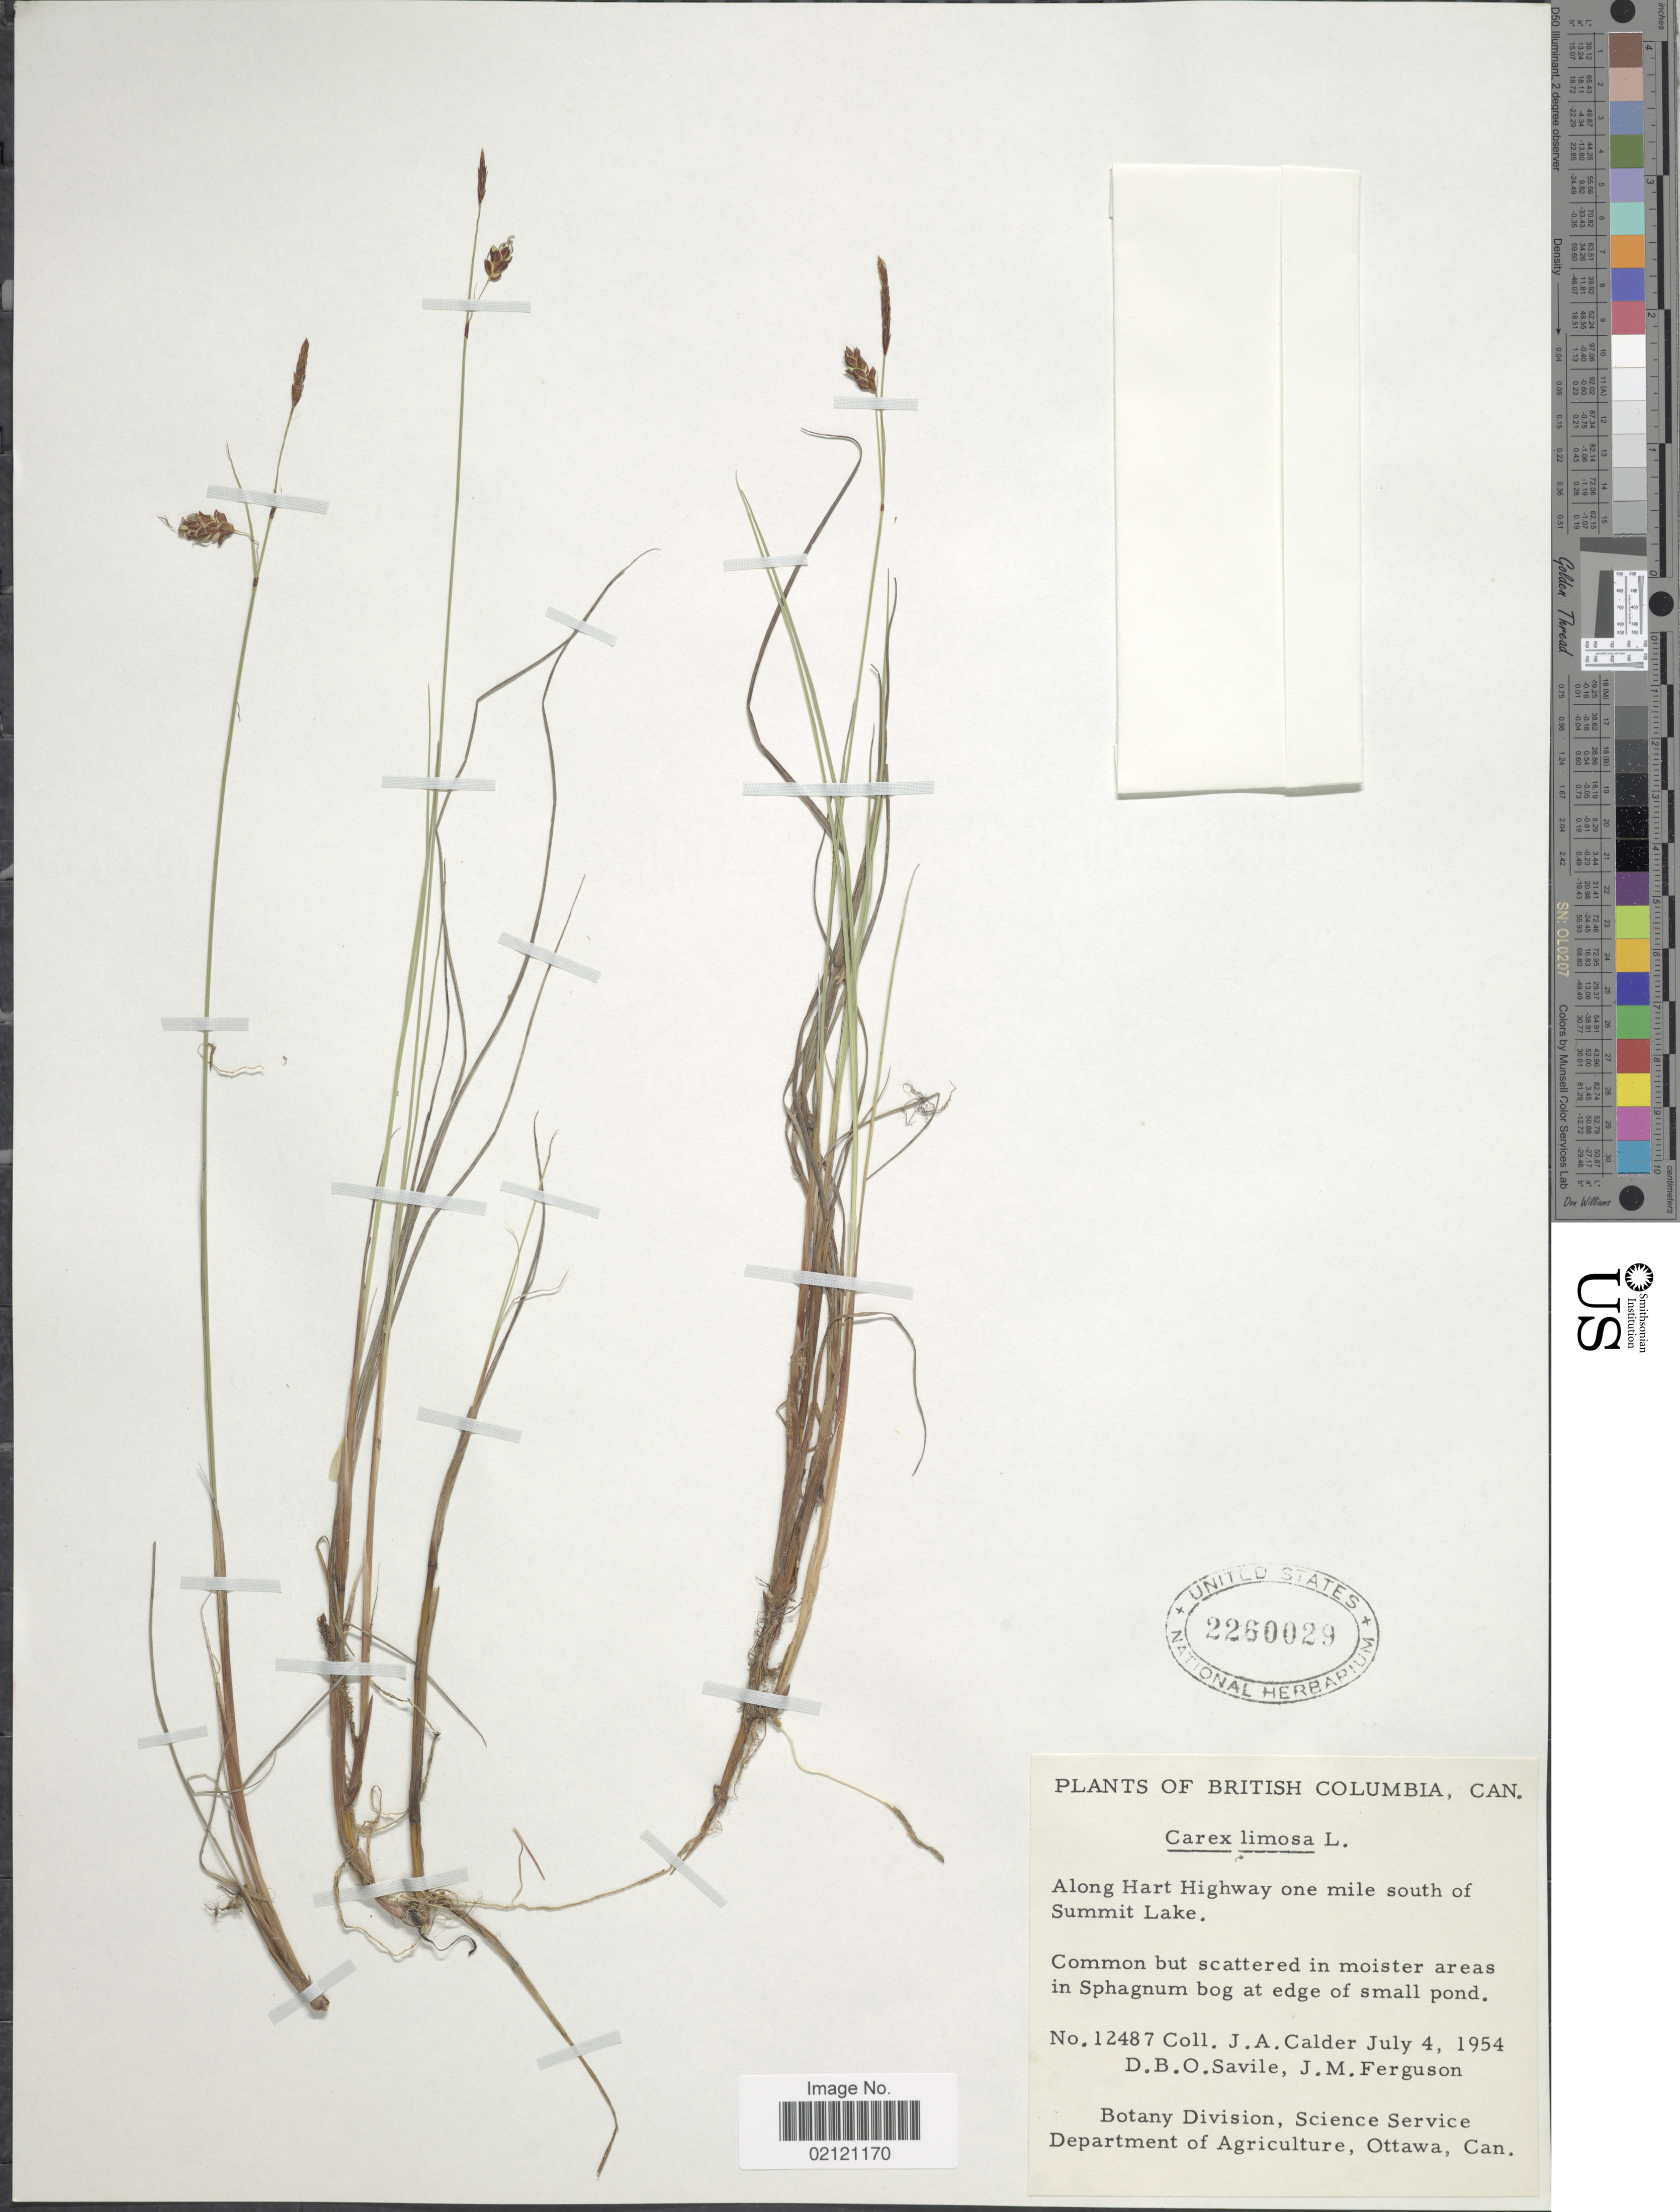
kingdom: Plantae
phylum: Tracheophyta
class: Liliopsida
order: Poales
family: Cyperaceae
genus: Carex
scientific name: Carex limosa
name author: L.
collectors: J. A. Calder, D. Savile & J. M. Ferguson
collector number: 12487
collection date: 1954-07-04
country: Canada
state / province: British Columbia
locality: Along Hart Highway one mile south of Summit Lake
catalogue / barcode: US 2260029